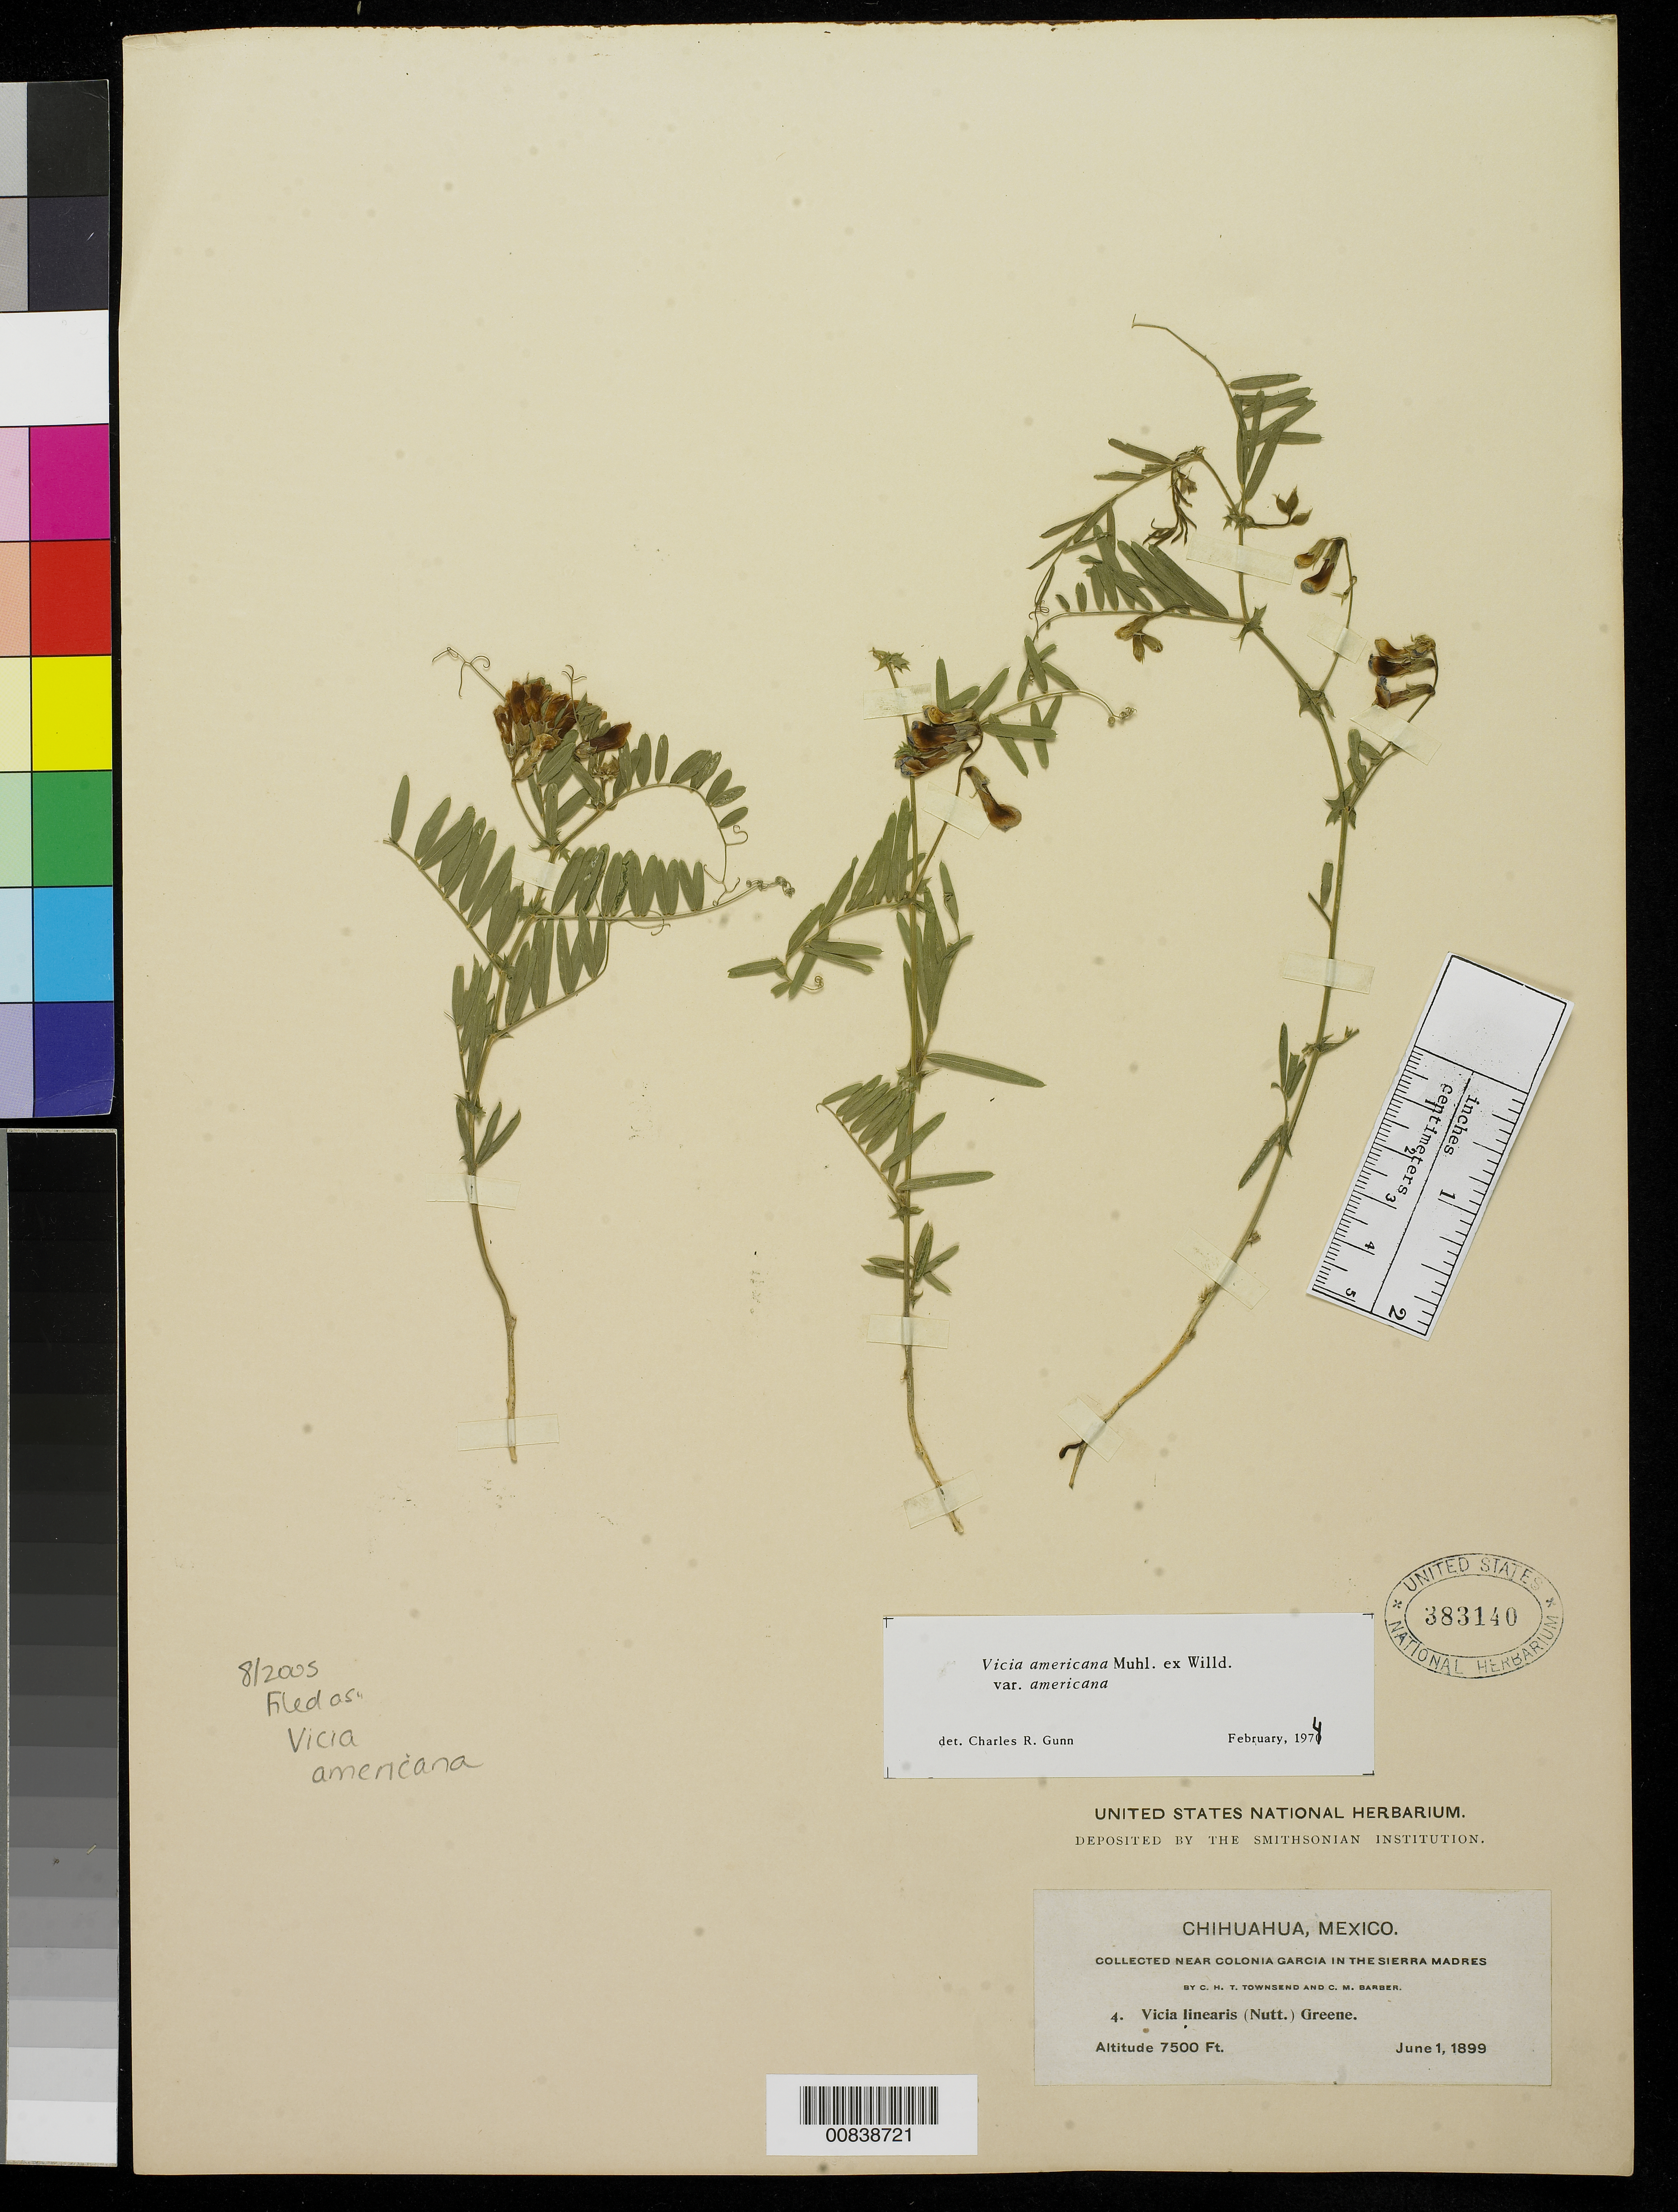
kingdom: Plantae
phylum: Tracheophyta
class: Magnoliopsida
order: Fabales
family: Fabaceae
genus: Vicia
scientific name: Vicia americana var. americana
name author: Muhl. ex Willd.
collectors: C. H. T. Townsend & C. Barber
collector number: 4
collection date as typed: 01 Jun 1899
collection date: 1899-06-01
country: Mexico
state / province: Chihuahua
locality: Near Colonia García in the Sierra Madre, Chihuahua.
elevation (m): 2286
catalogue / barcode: US 383140